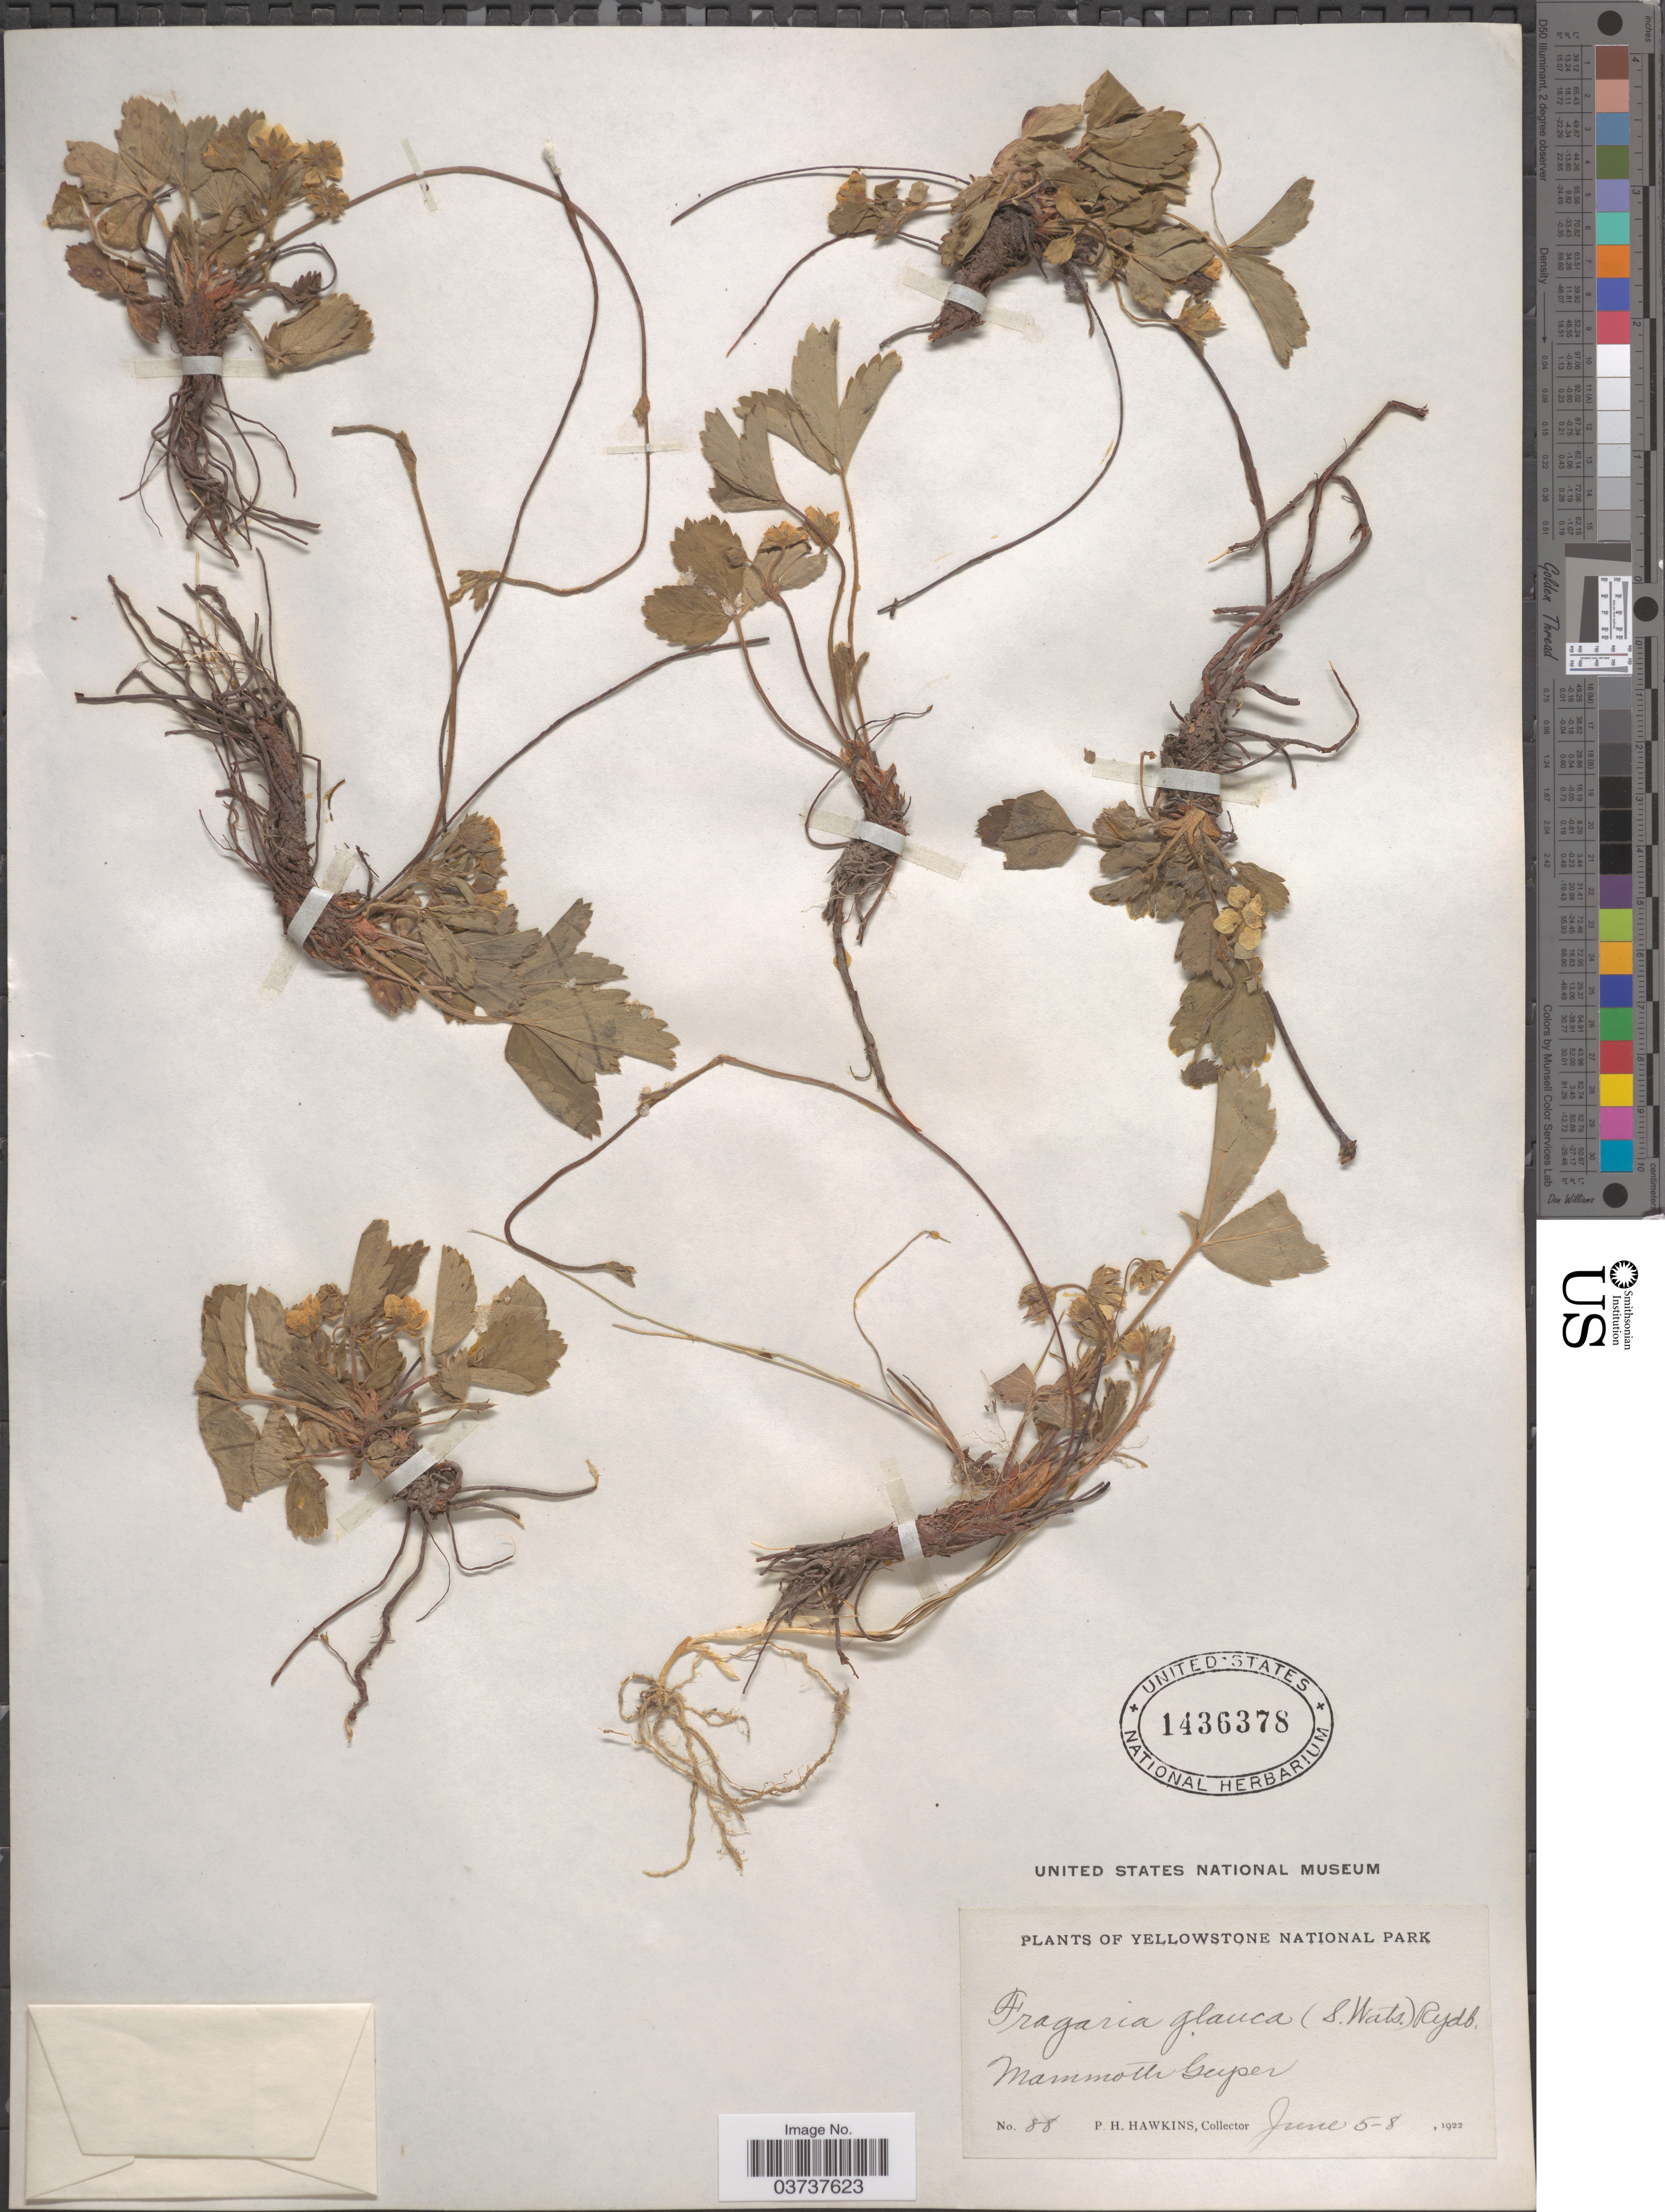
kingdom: Plantae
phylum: Tracheophyta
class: Magnoliopsida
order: Rosales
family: Rosaceae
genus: Fragaria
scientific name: Fragaria virginiana subsp. glauca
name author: (S. Watson) Staudt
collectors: P. Hawkins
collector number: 88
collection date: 1922-06-05/1922-06-08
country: United States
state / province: Wyoming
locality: Yellowstone National Park. Mammoth Geyser.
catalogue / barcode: US 1436378